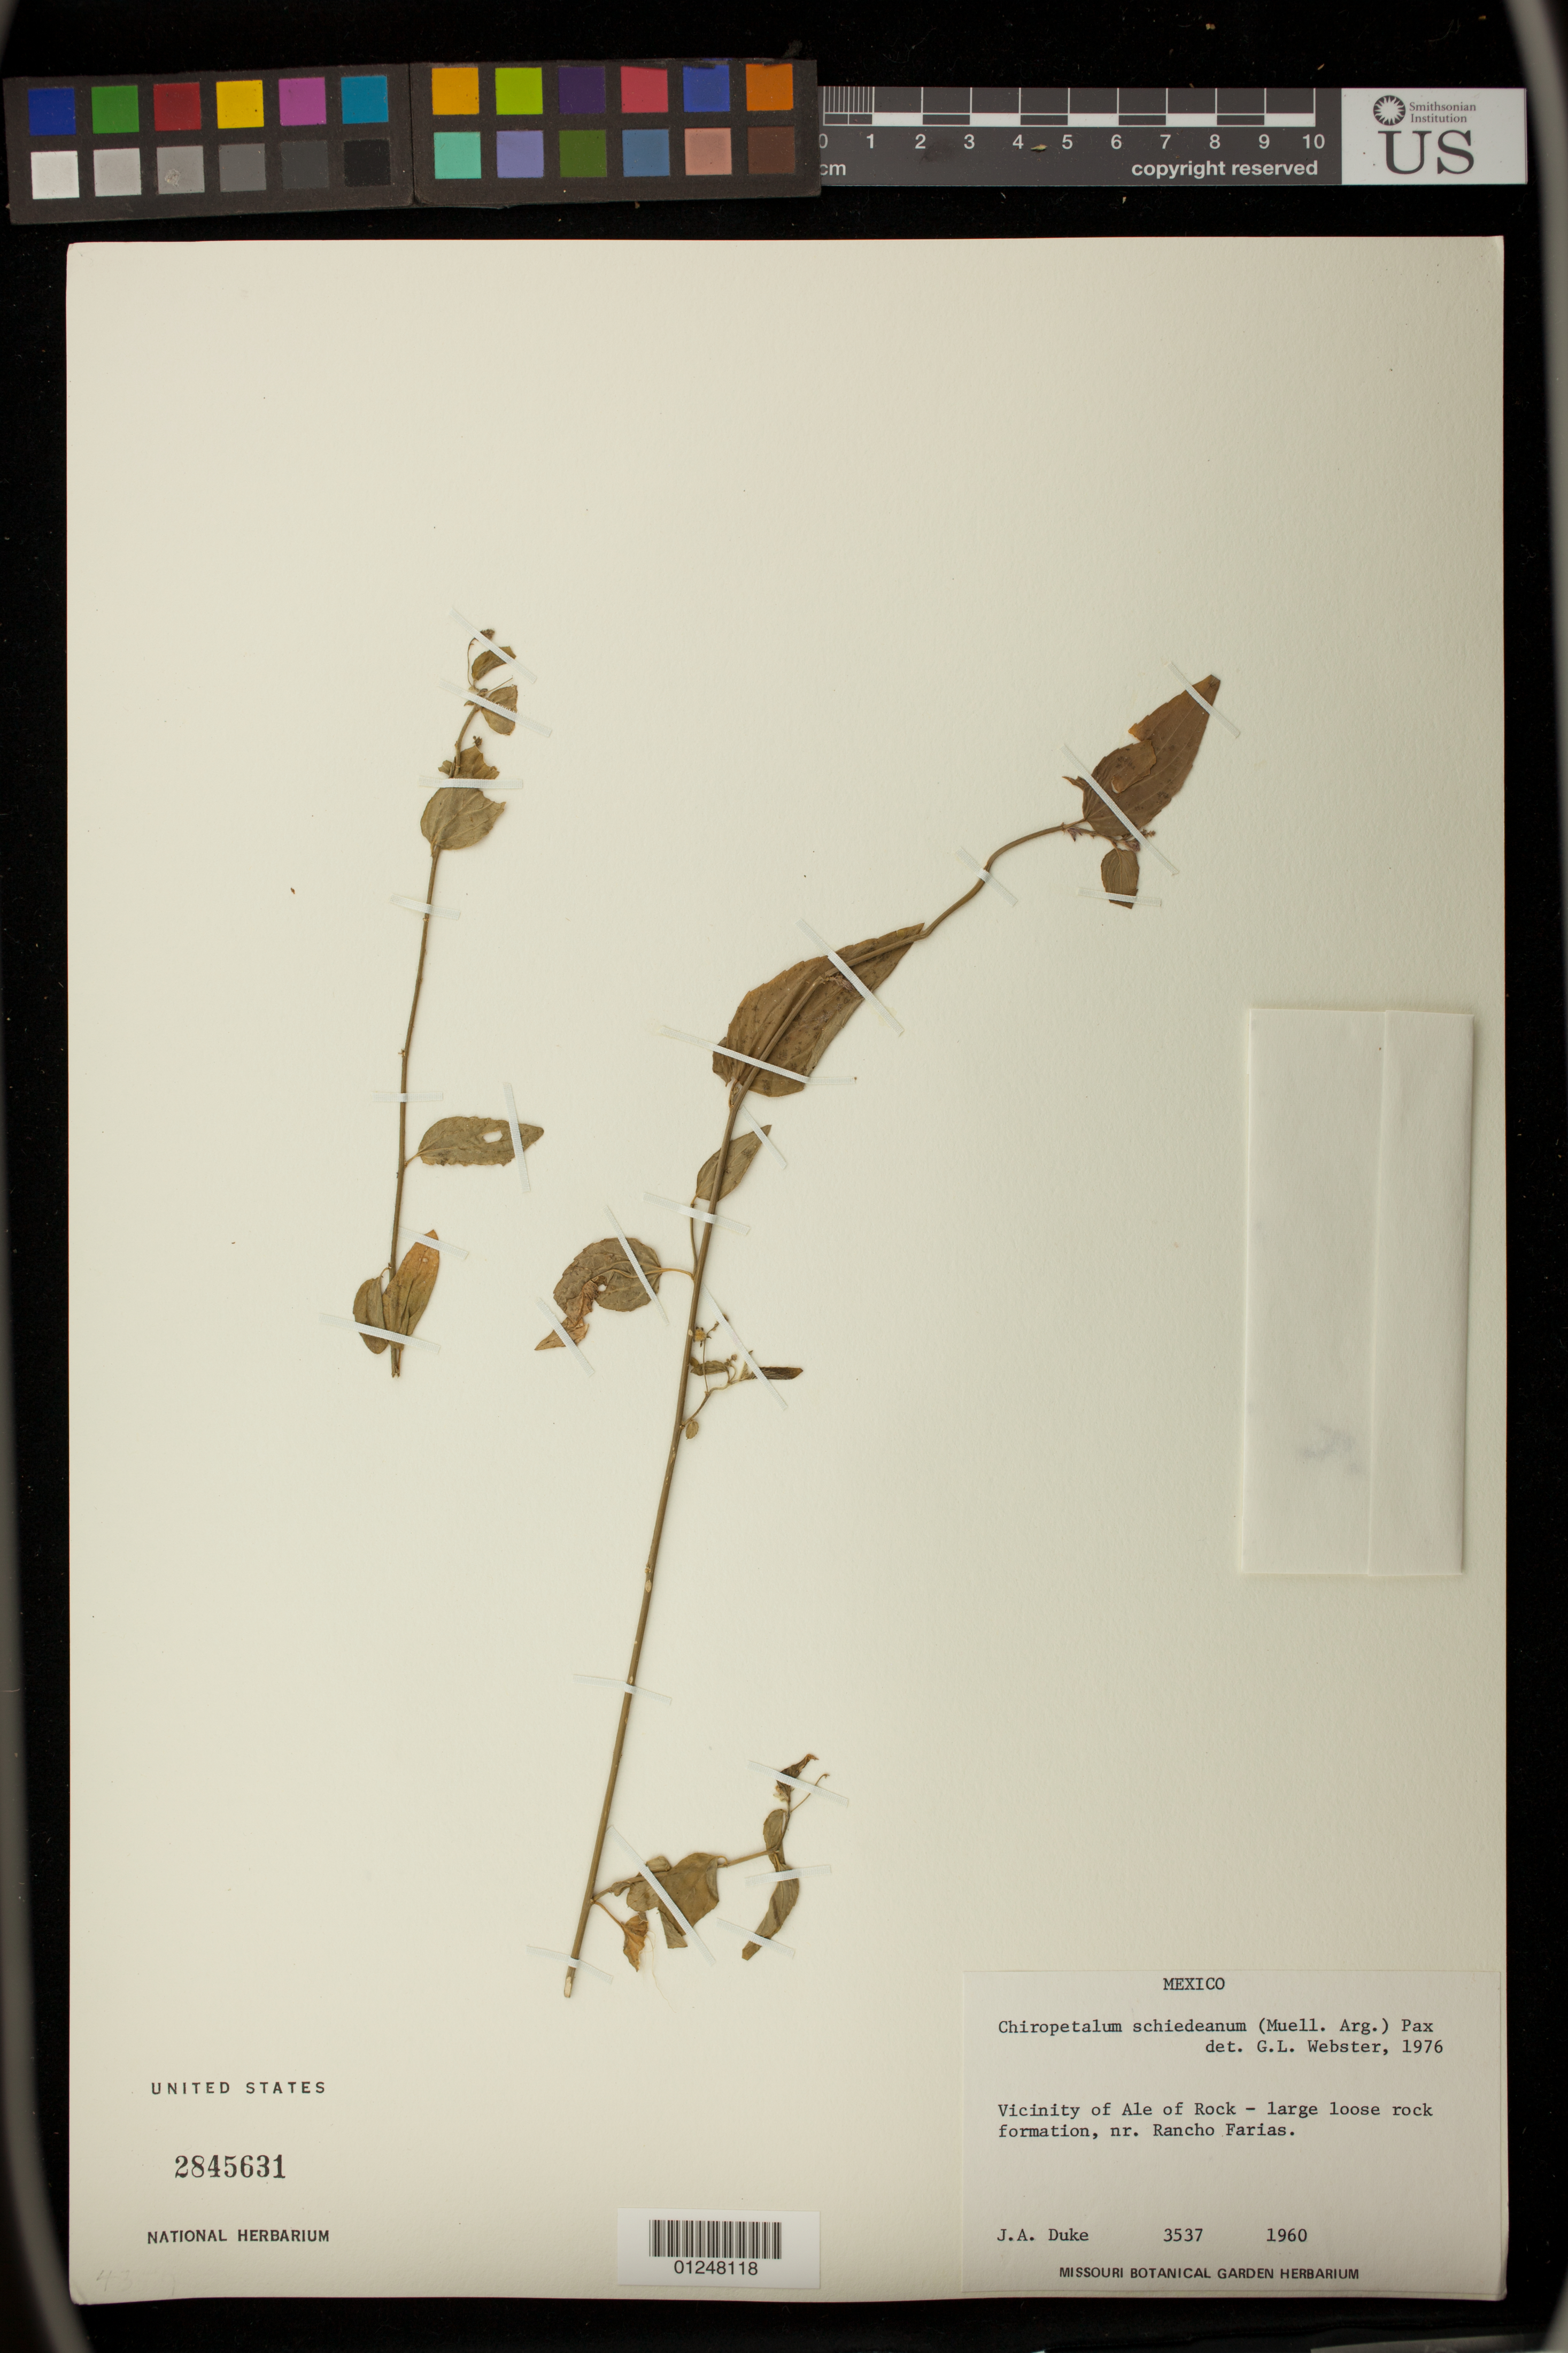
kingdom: Plantae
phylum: Tracheophyta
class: Magnoliopsida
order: Malpighiales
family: Euphorbiaceae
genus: Argythamnia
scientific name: Argythamnia schiedeana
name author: Müll. Arg.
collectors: J. A. Duke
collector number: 3537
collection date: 1960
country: Mexico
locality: Vicinity of Ale of Rock, nr. Rancho Farias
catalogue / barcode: US 2845631